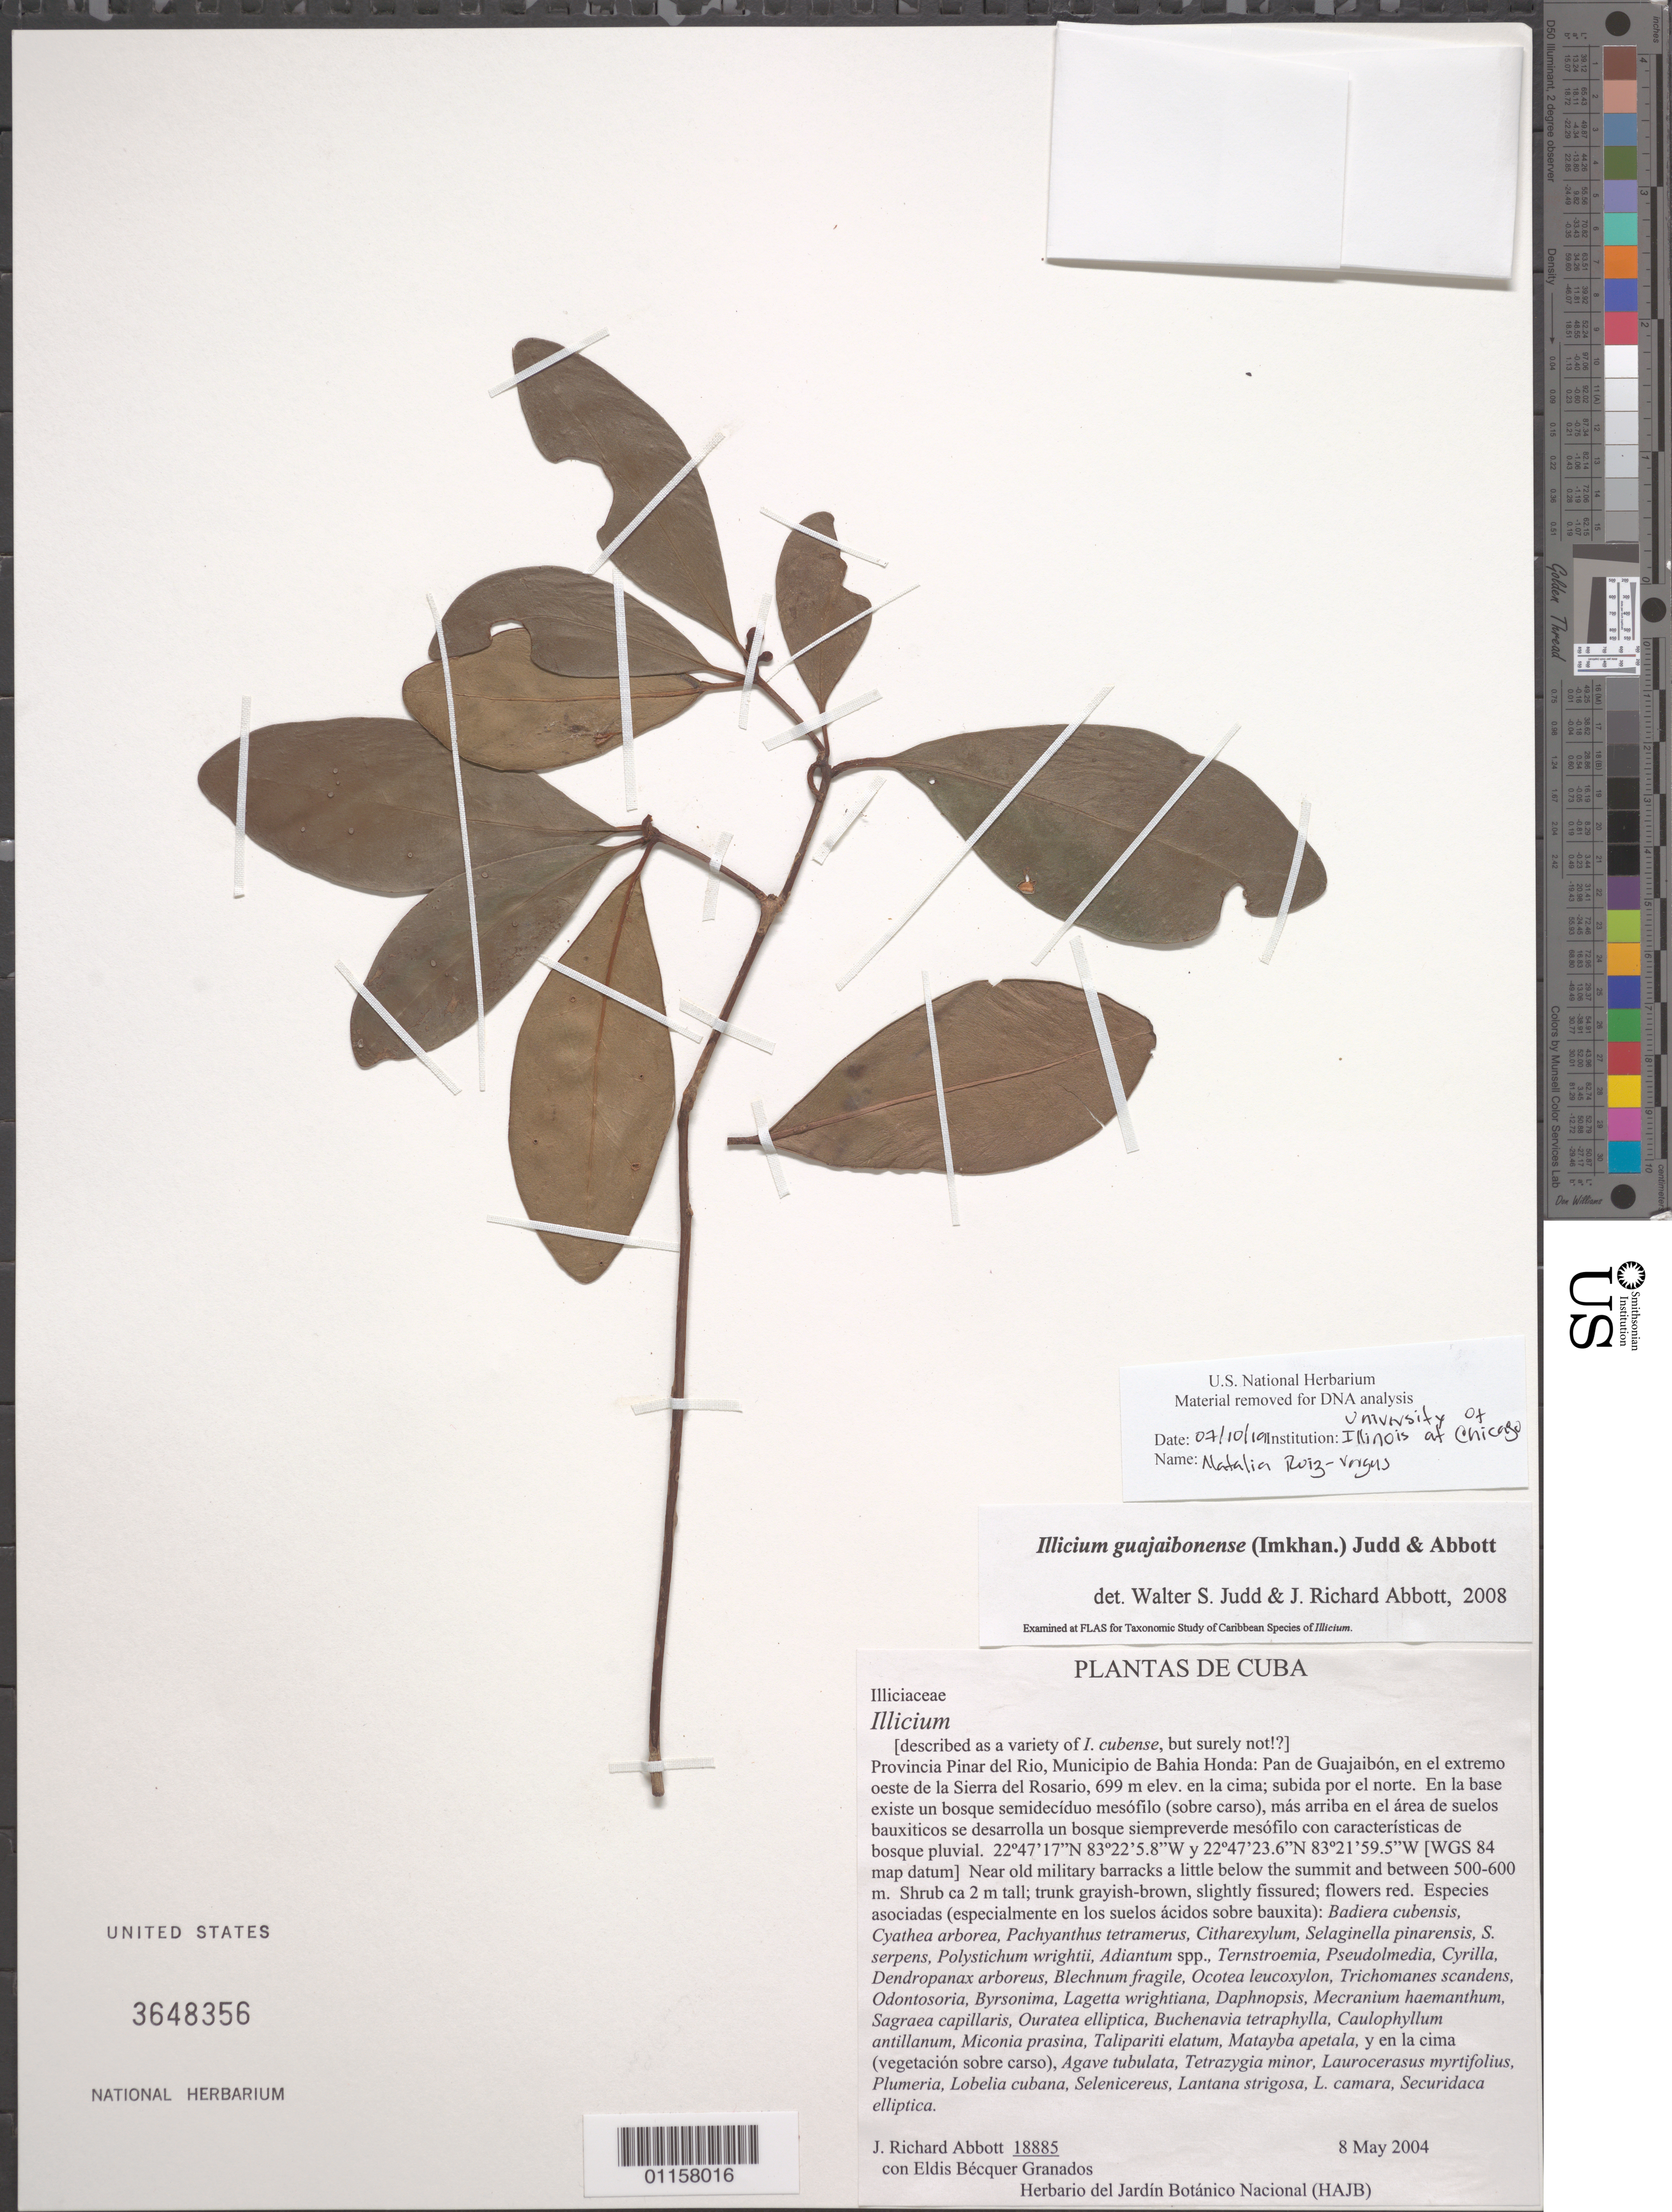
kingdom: Plantae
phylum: Tracheophyta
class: Magnoliopsida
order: Austrobaileyales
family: Schisandraceae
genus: Illicium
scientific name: Illicium guajaibonense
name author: (Imkhan.) Palmarola-Bejerano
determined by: Abbott, J. R.; Judd, Walter S.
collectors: J. R. Abbott & E. R. Bécquer Granados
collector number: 18885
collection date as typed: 08 May 2004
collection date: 2004-05-08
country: Cuba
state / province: Pinar del Rio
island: Cuba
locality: Mun. de Bahia Honda, Pan de Guajaibón, en el extremo oeste de la Sierra del Rosario.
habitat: En la base existe un bosque semidecíduo mesófilo (sobre carso), más arriba en el área de suelos bauxiticos se desarrolla un bosque siempreverde mesófilo con caracteristicas de bosque pluvial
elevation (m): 500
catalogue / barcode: US 3648356